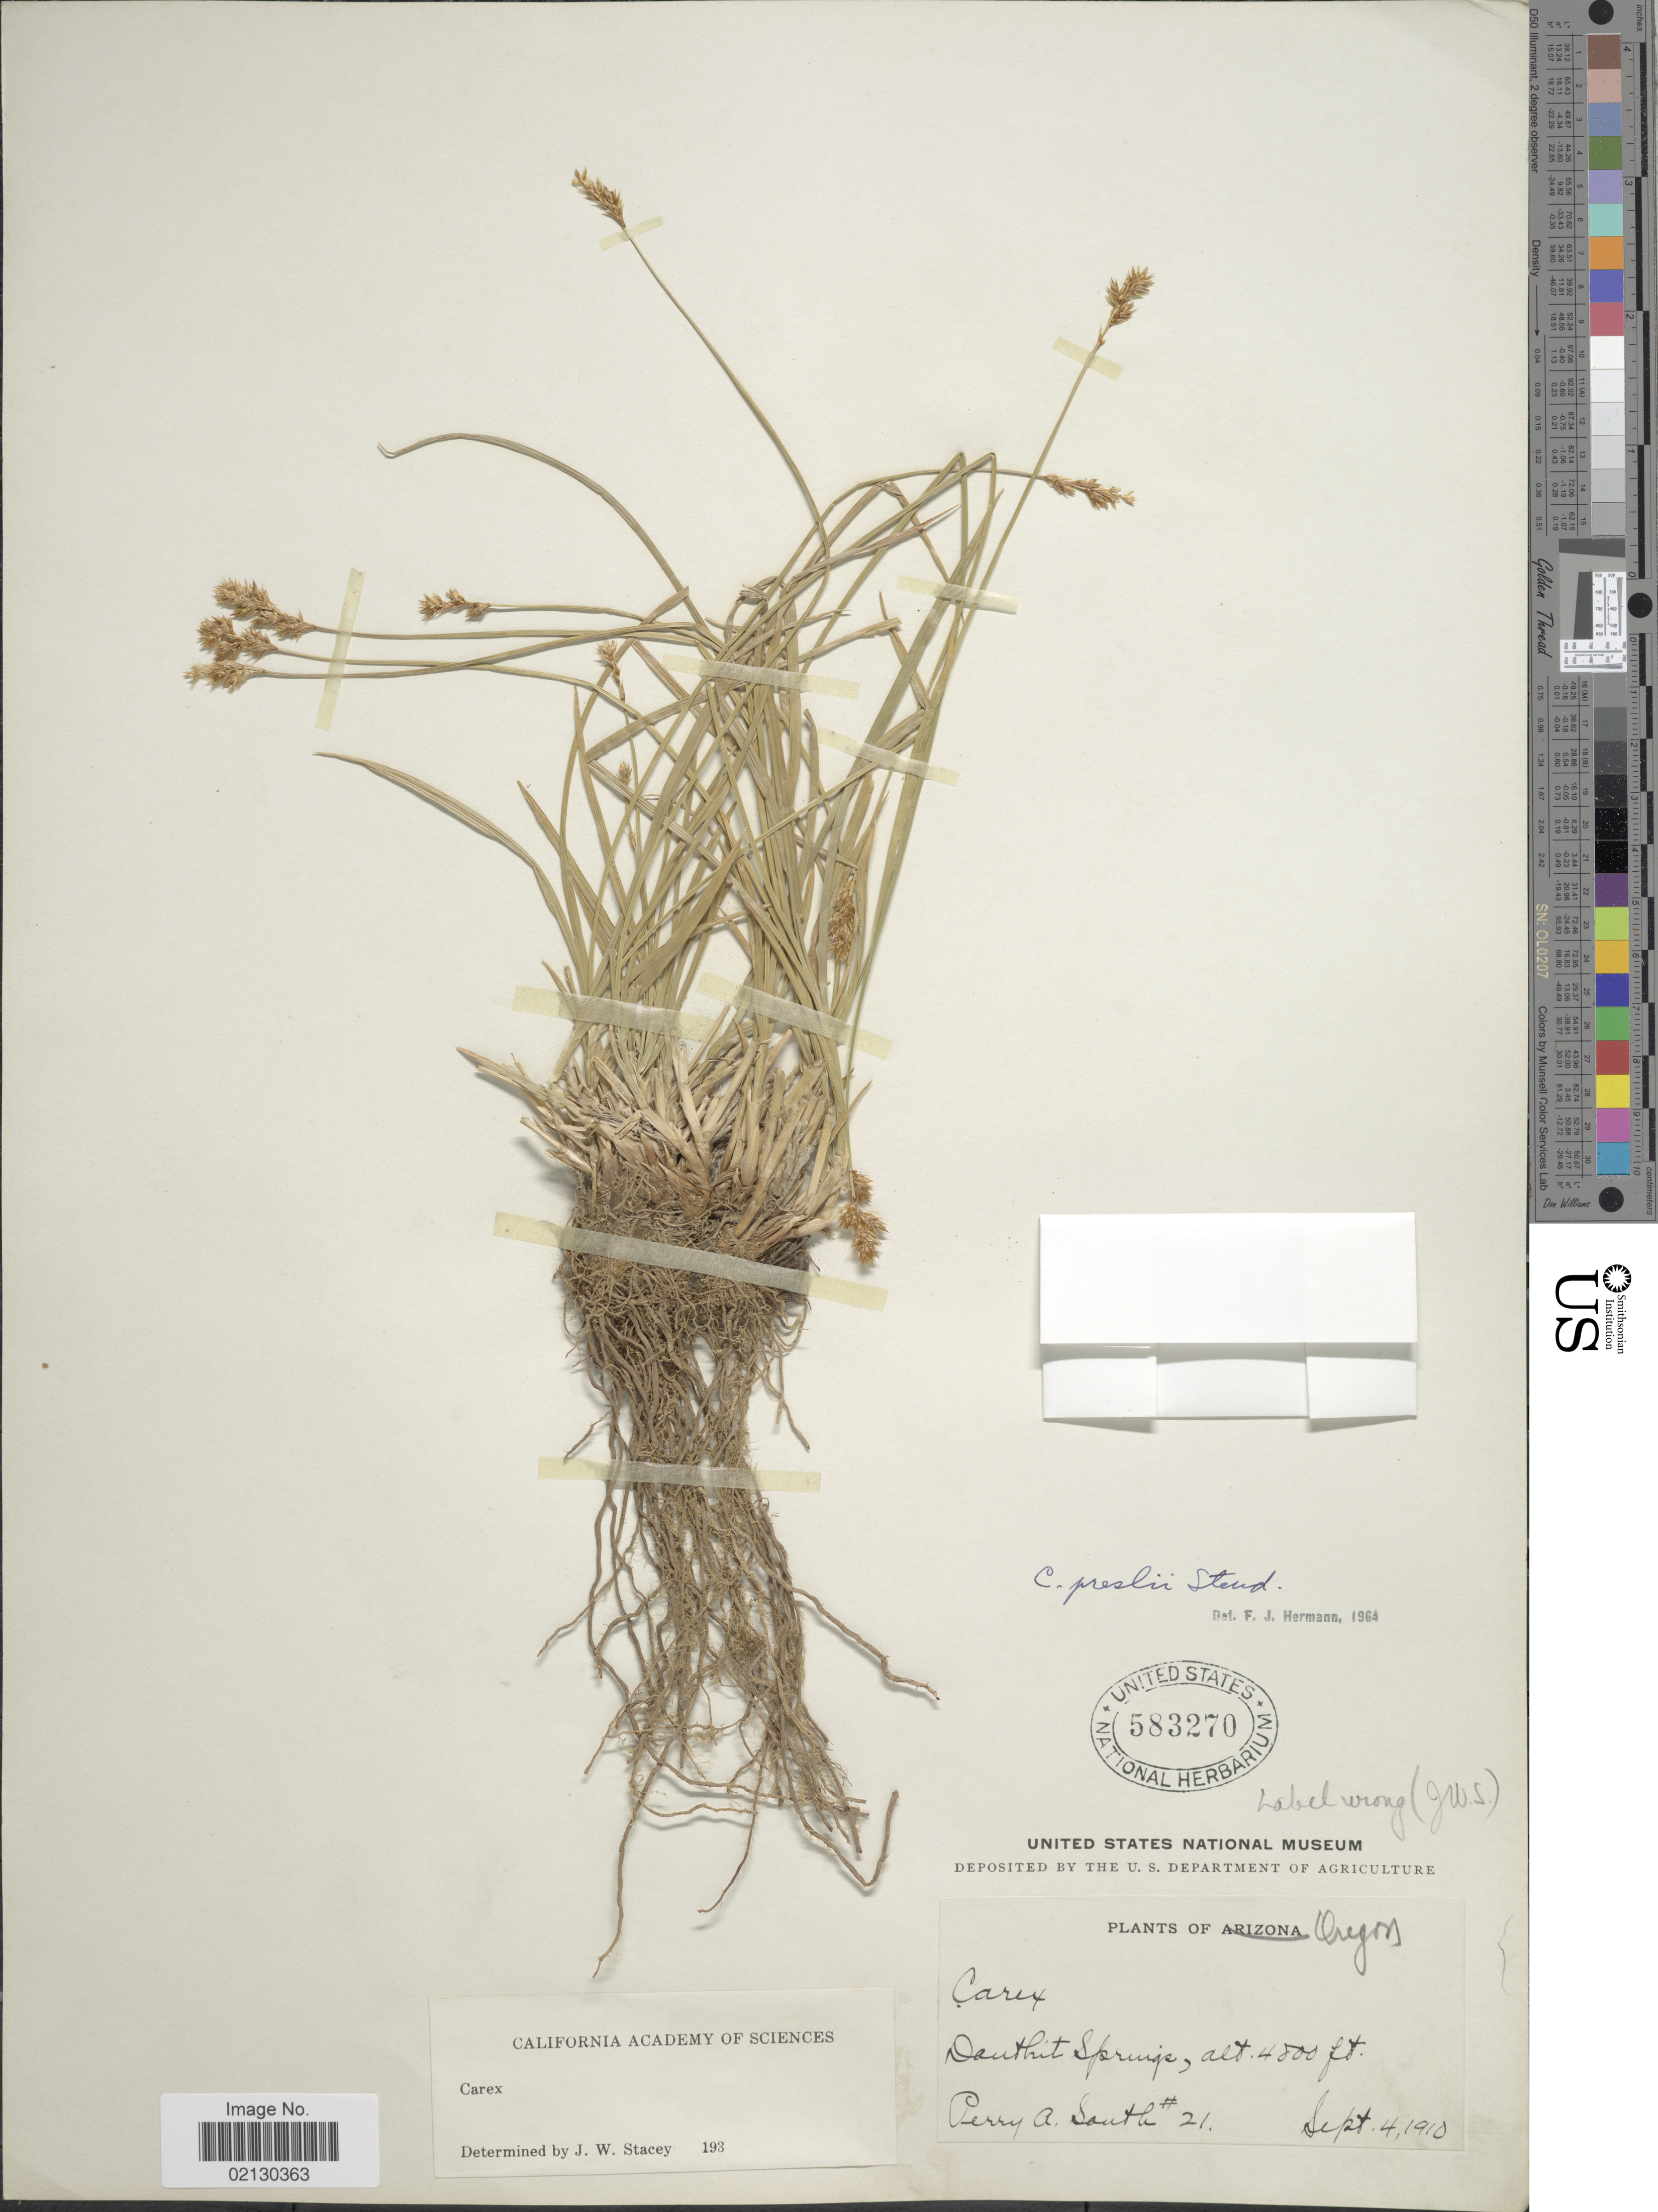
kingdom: Plantae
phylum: Tracheophyta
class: Liliopsida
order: Poales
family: Cyperaceae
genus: Carex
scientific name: Carex preslii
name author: Steud.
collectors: P. South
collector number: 21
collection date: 1910-09-04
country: United States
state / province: Oregon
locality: Douthit Springs.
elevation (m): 1463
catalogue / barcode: US 583270